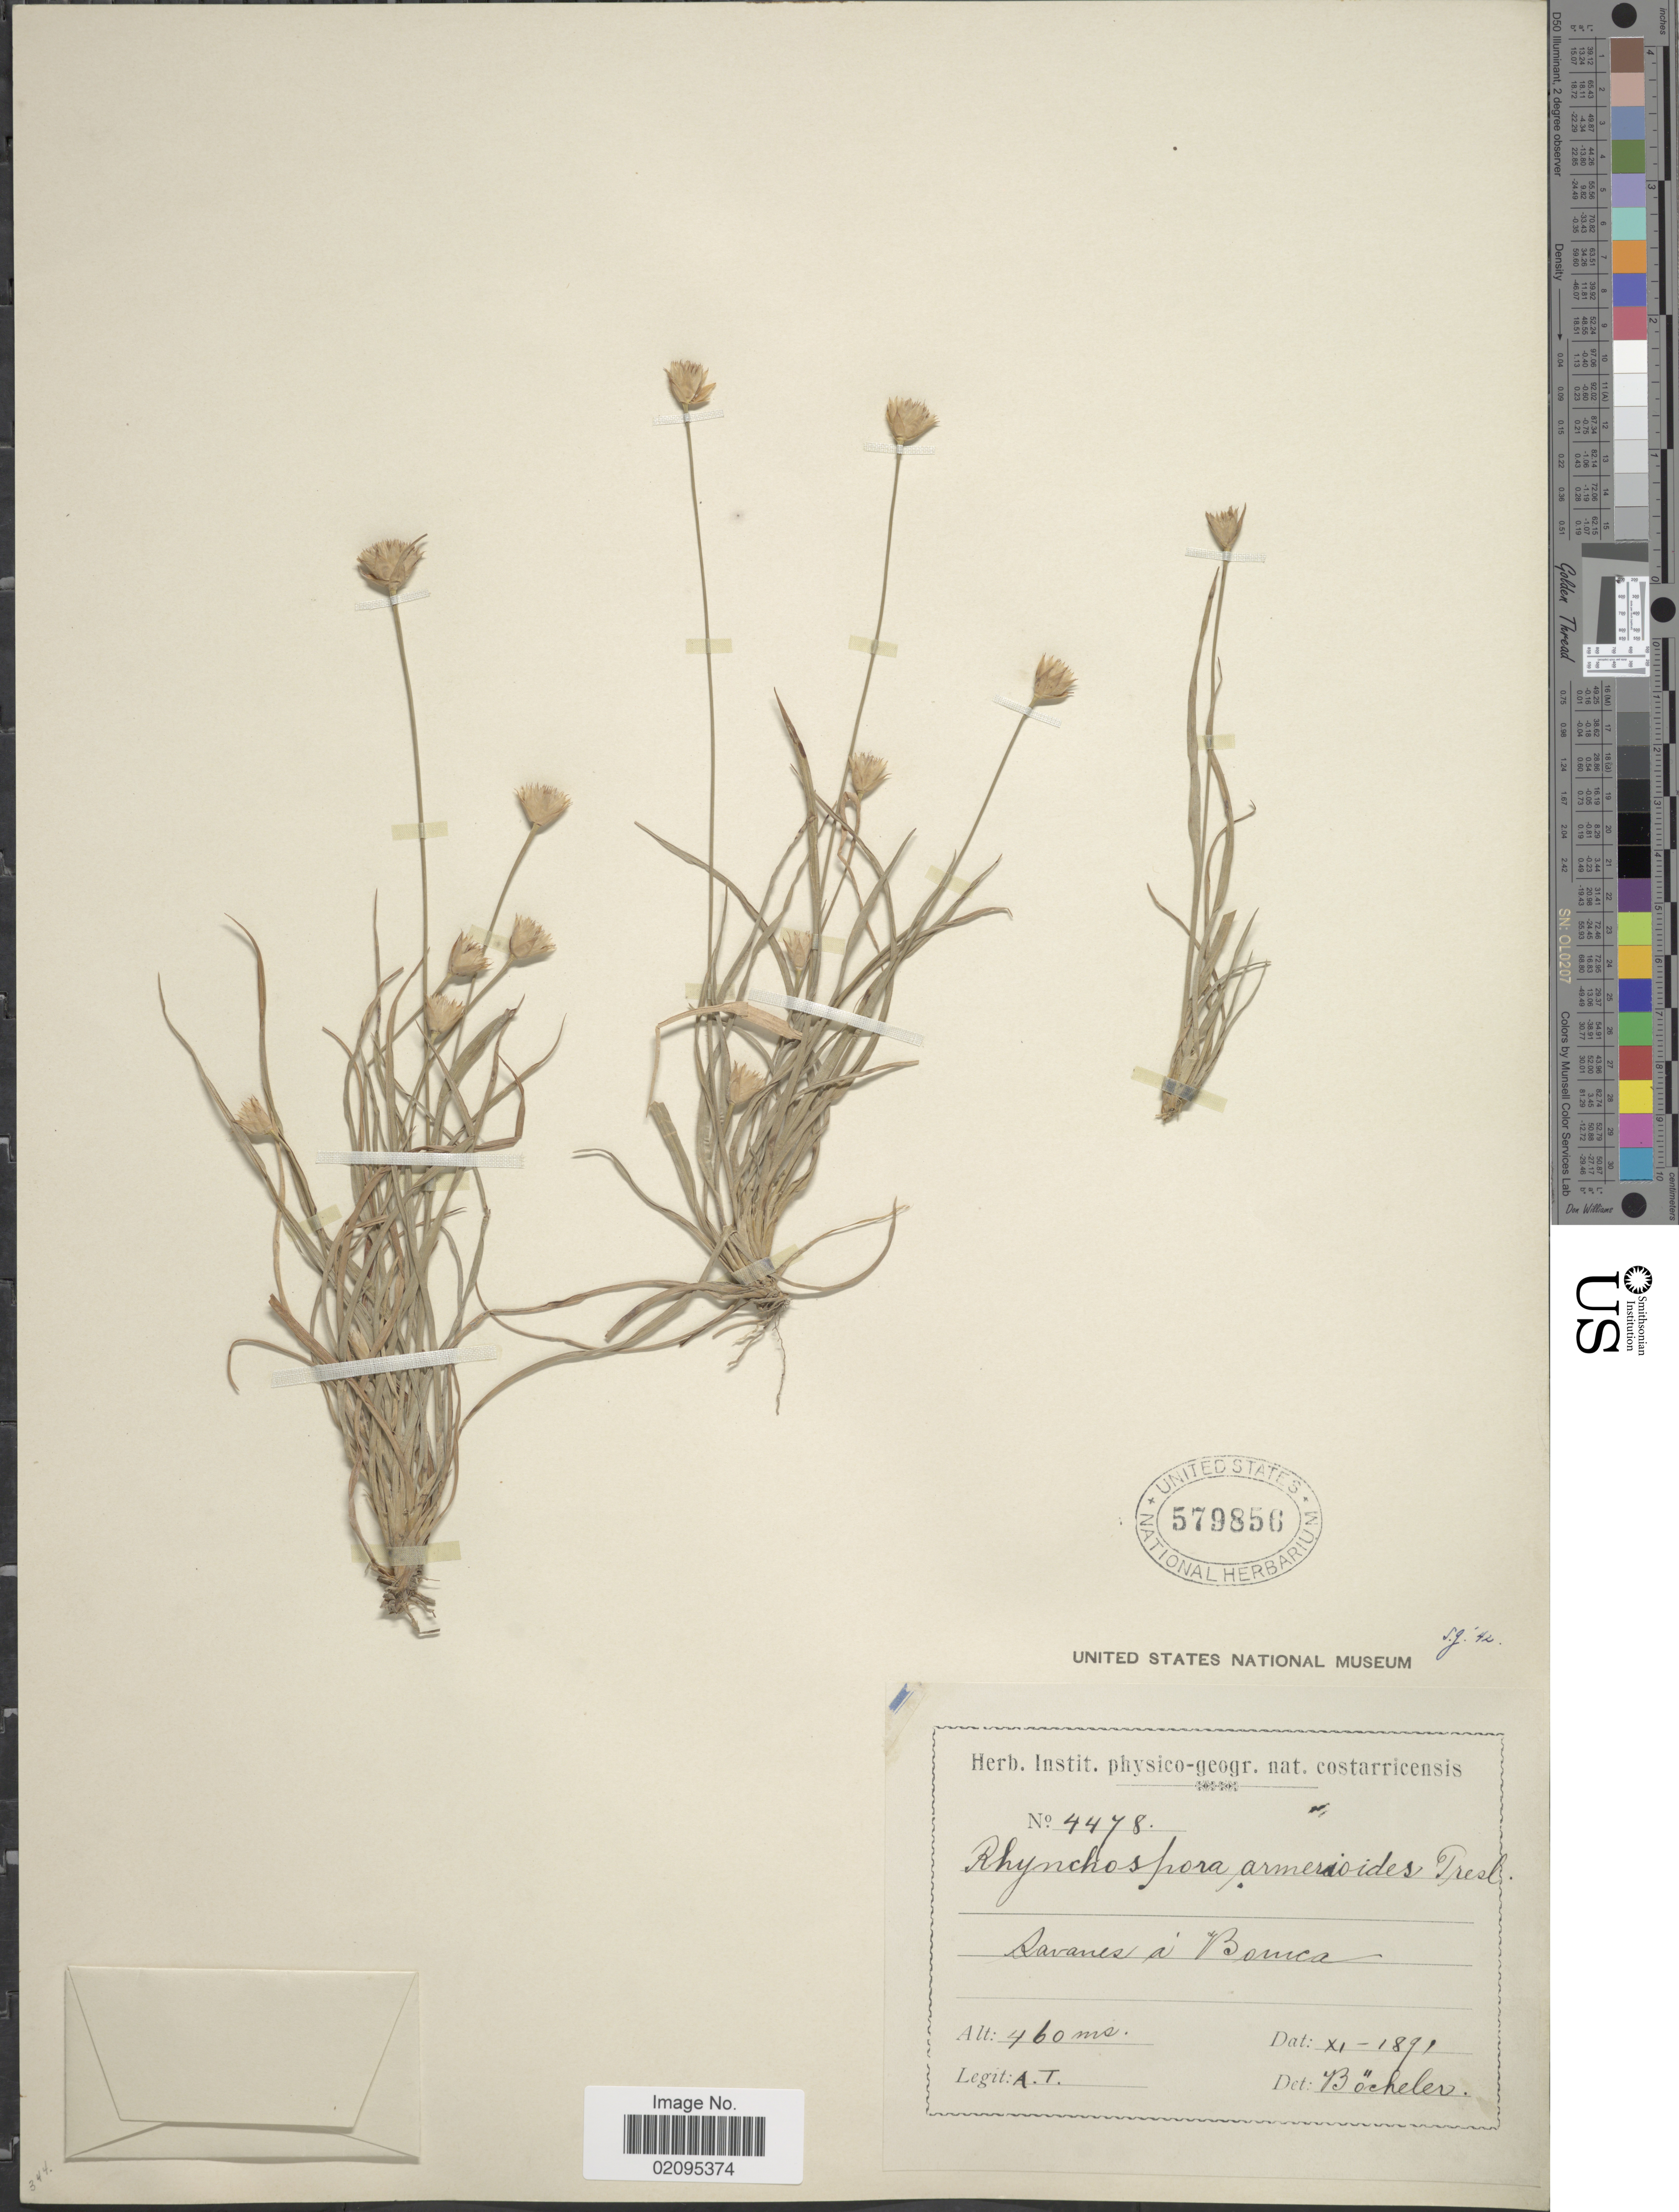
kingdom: Plantae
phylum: Tracheophyta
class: Liliopsida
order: Poales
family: Cyperaceae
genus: Rhynchospora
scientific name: Rhynchospora armerioides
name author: J. Presl & C. Presl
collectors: A. T.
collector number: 4478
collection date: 1891-11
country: Costa Rica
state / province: Puntarenas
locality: Savanes a Boruca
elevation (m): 460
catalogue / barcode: US 579856